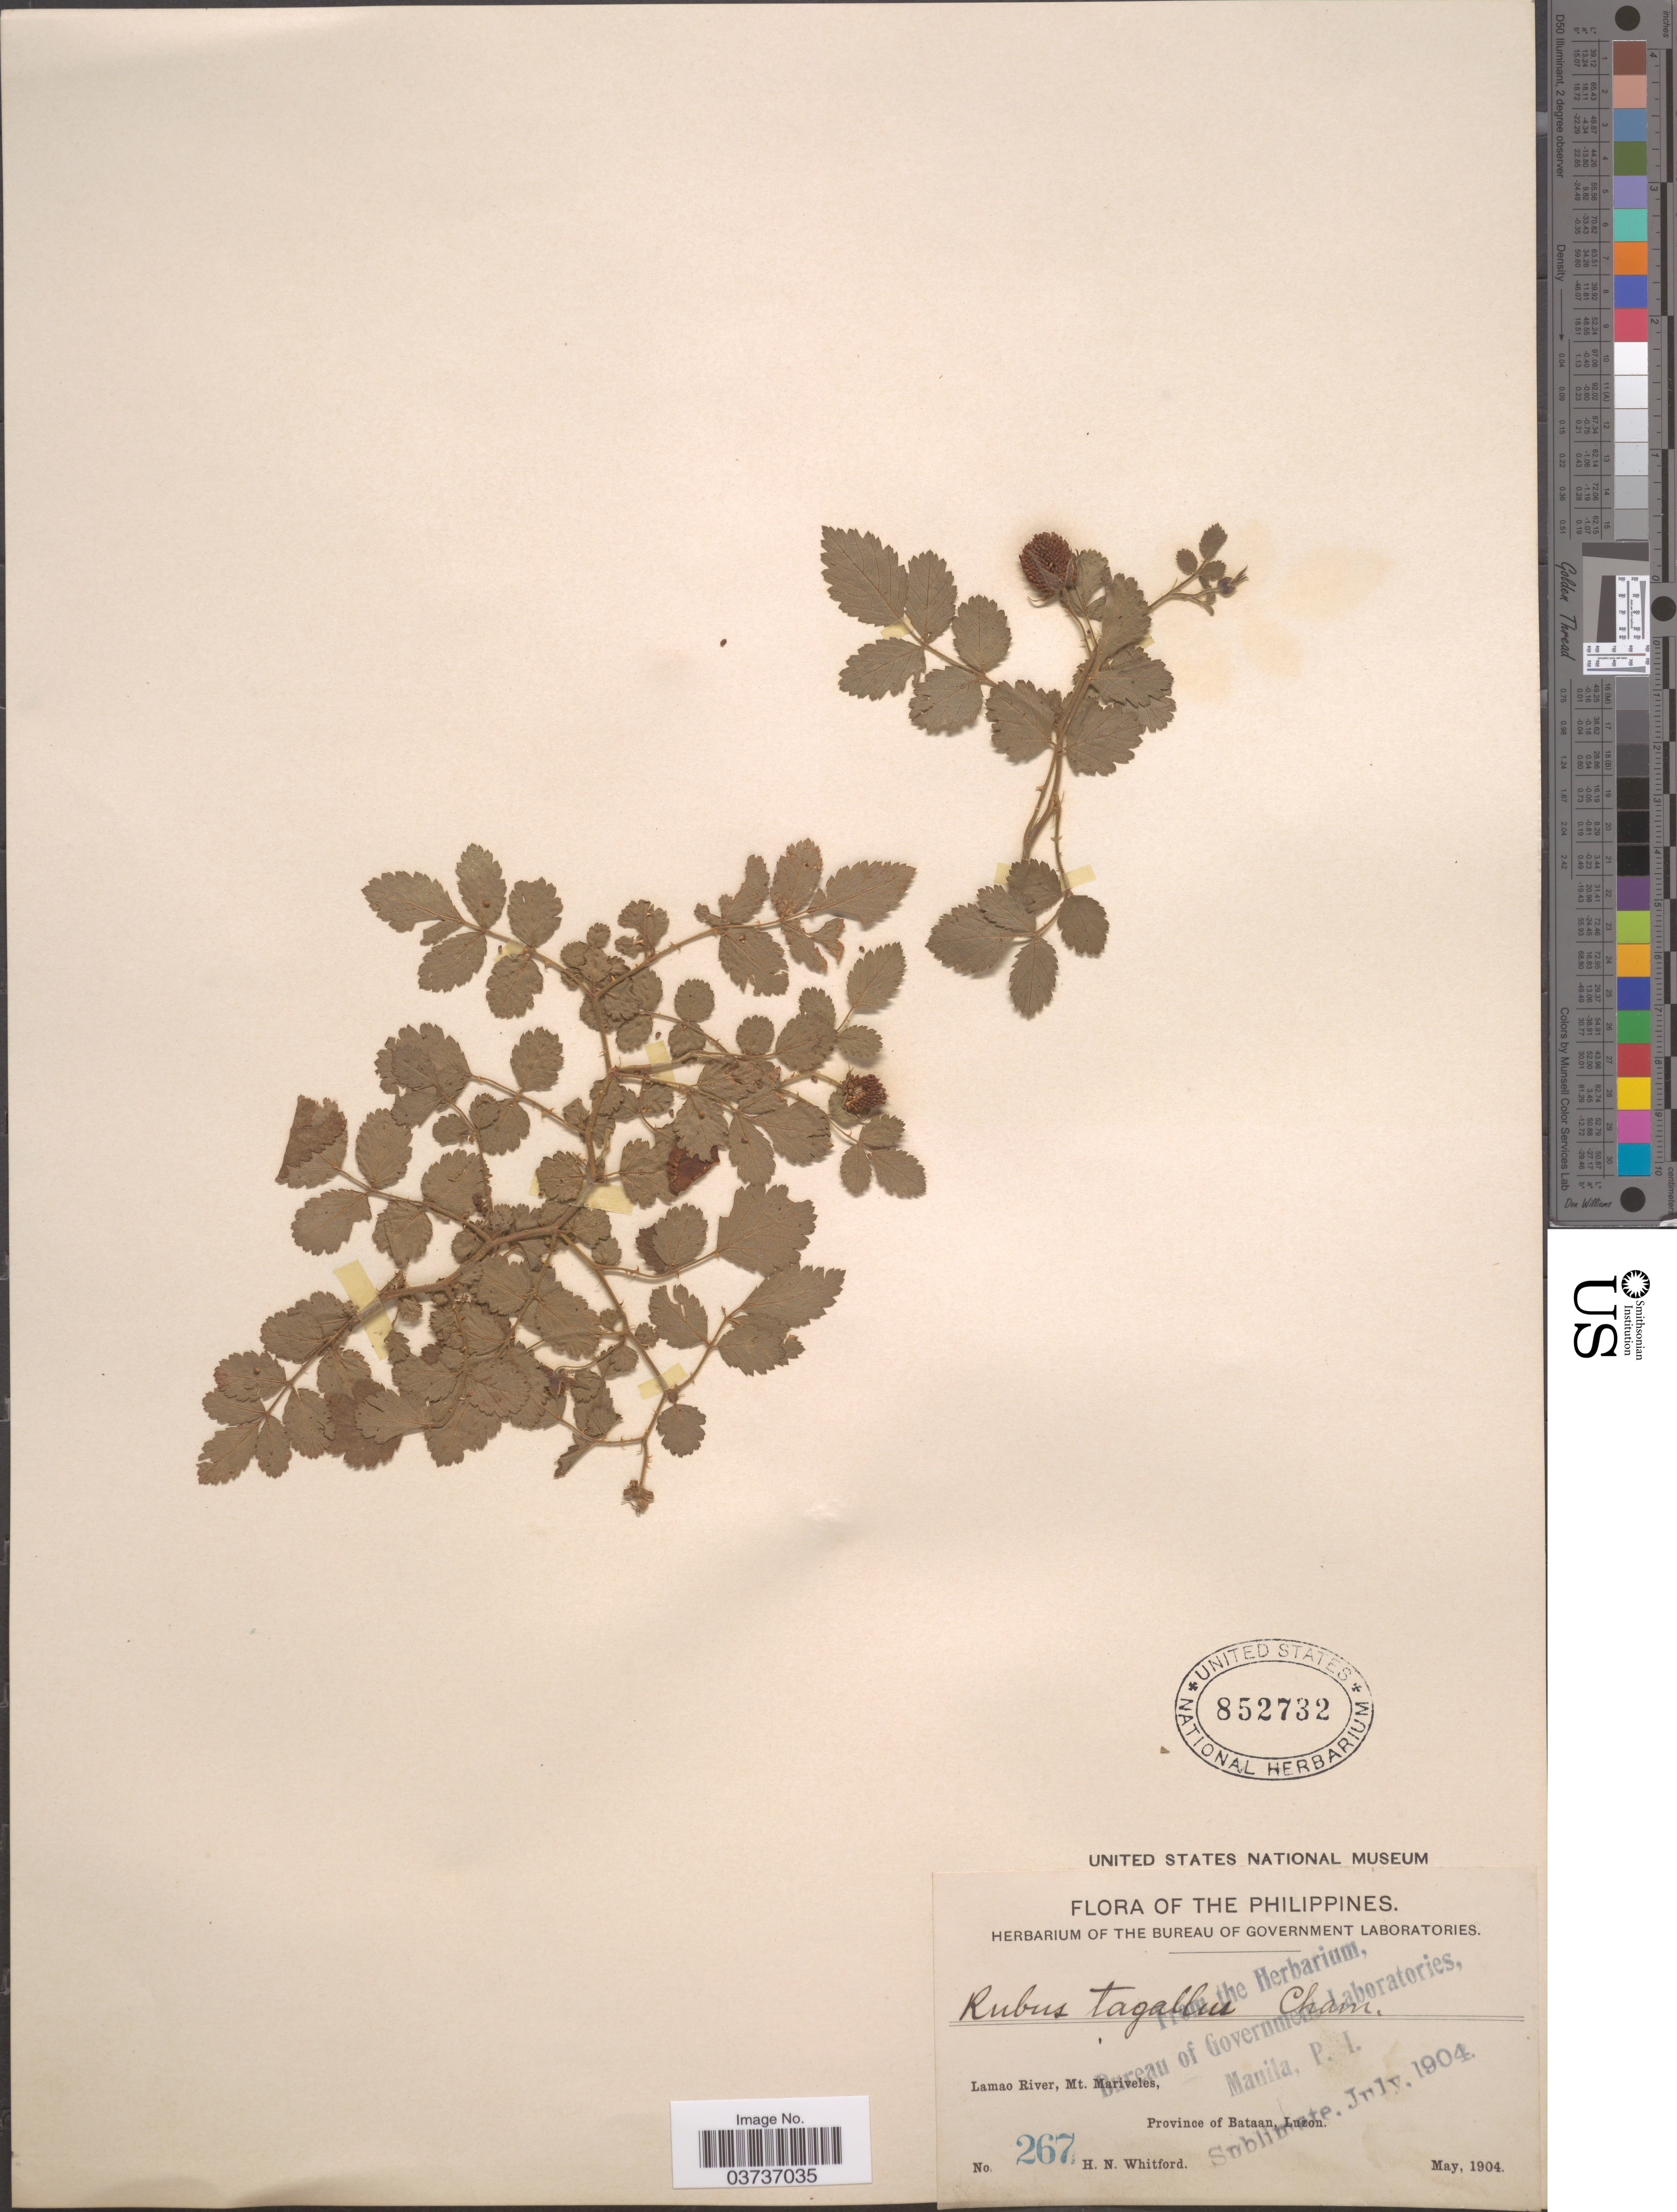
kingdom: Plantae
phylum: Tracheophyta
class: Magnoliopsida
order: Rosales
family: Rosaceae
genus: Rubus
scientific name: Rubus tagallus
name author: Cham. & Schltdl.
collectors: H. N. Whitford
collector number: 267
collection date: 1904-05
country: Philippines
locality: Lamao River, Mt. Mariveles, Province of Bataan, Luzon.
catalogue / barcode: US 852732